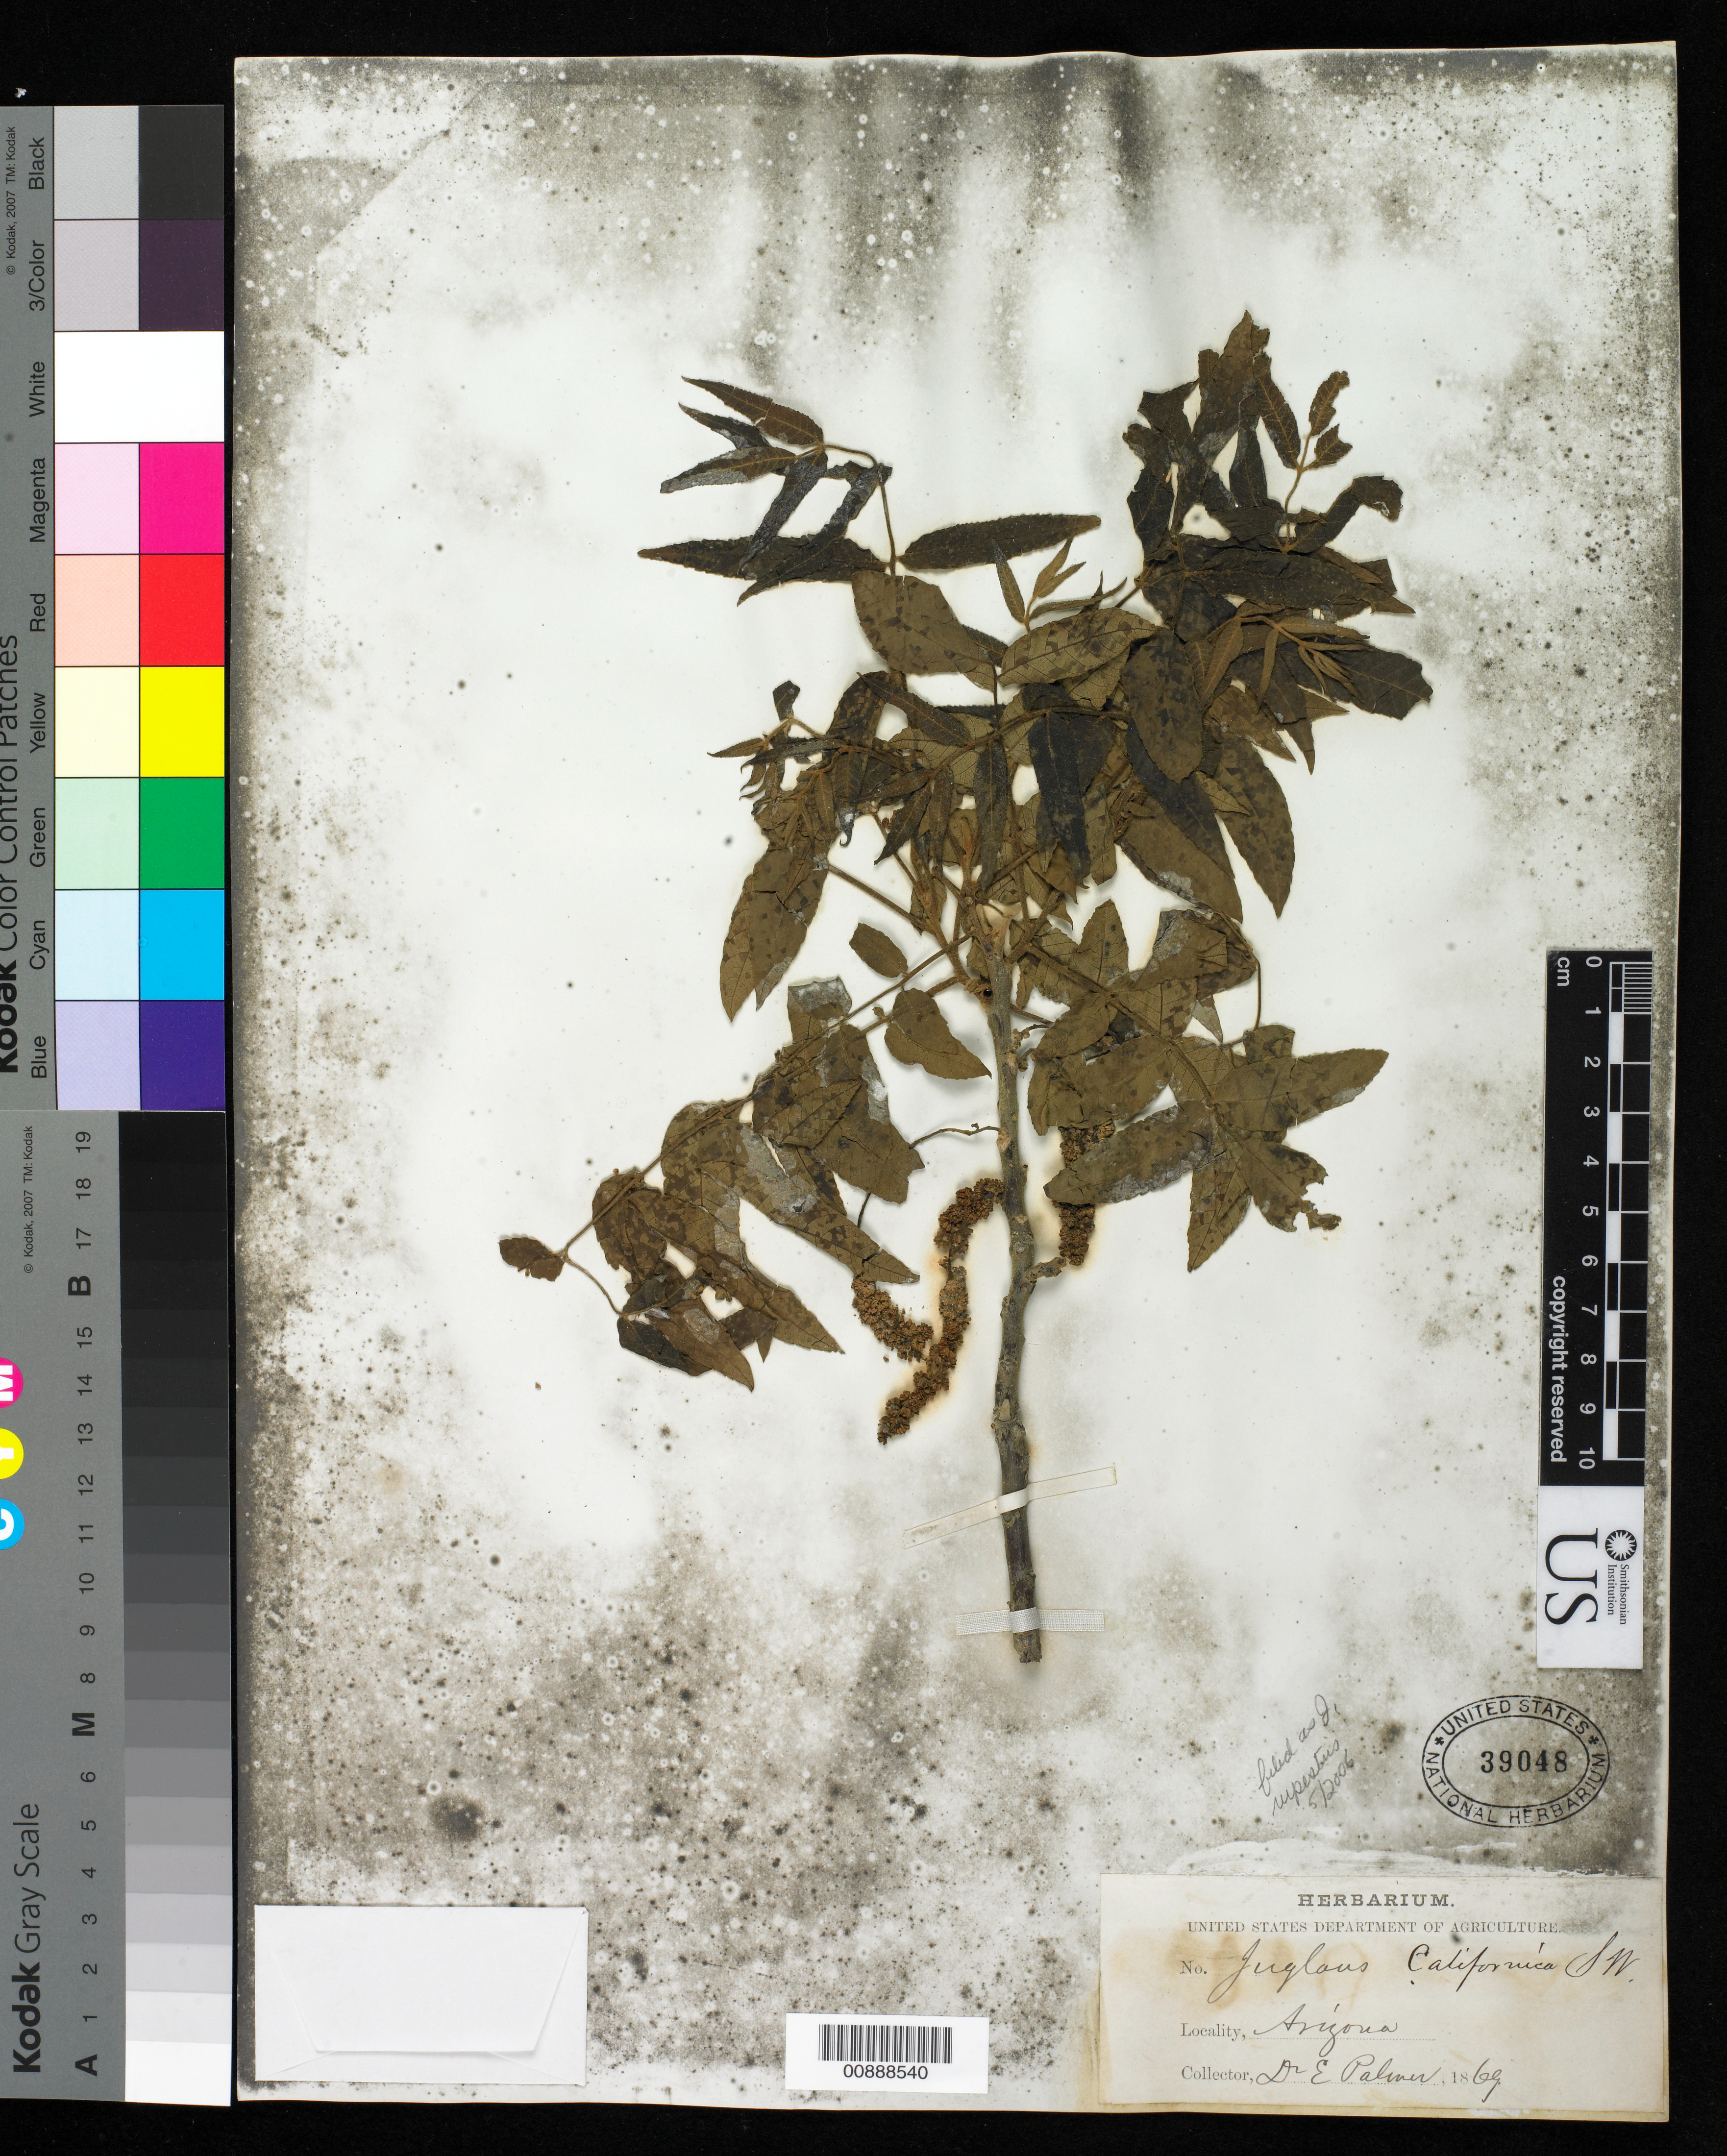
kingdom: Plantae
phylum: Tracheophyta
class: Magnoliopsida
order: Fagales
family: Juglandaceae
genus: Juglans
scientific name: Juglans rupestris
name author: Engelm. ex Torr.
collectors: E. Palmer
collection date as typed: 1869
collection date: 1869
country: United States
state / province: Arizona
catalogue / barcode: US 39048